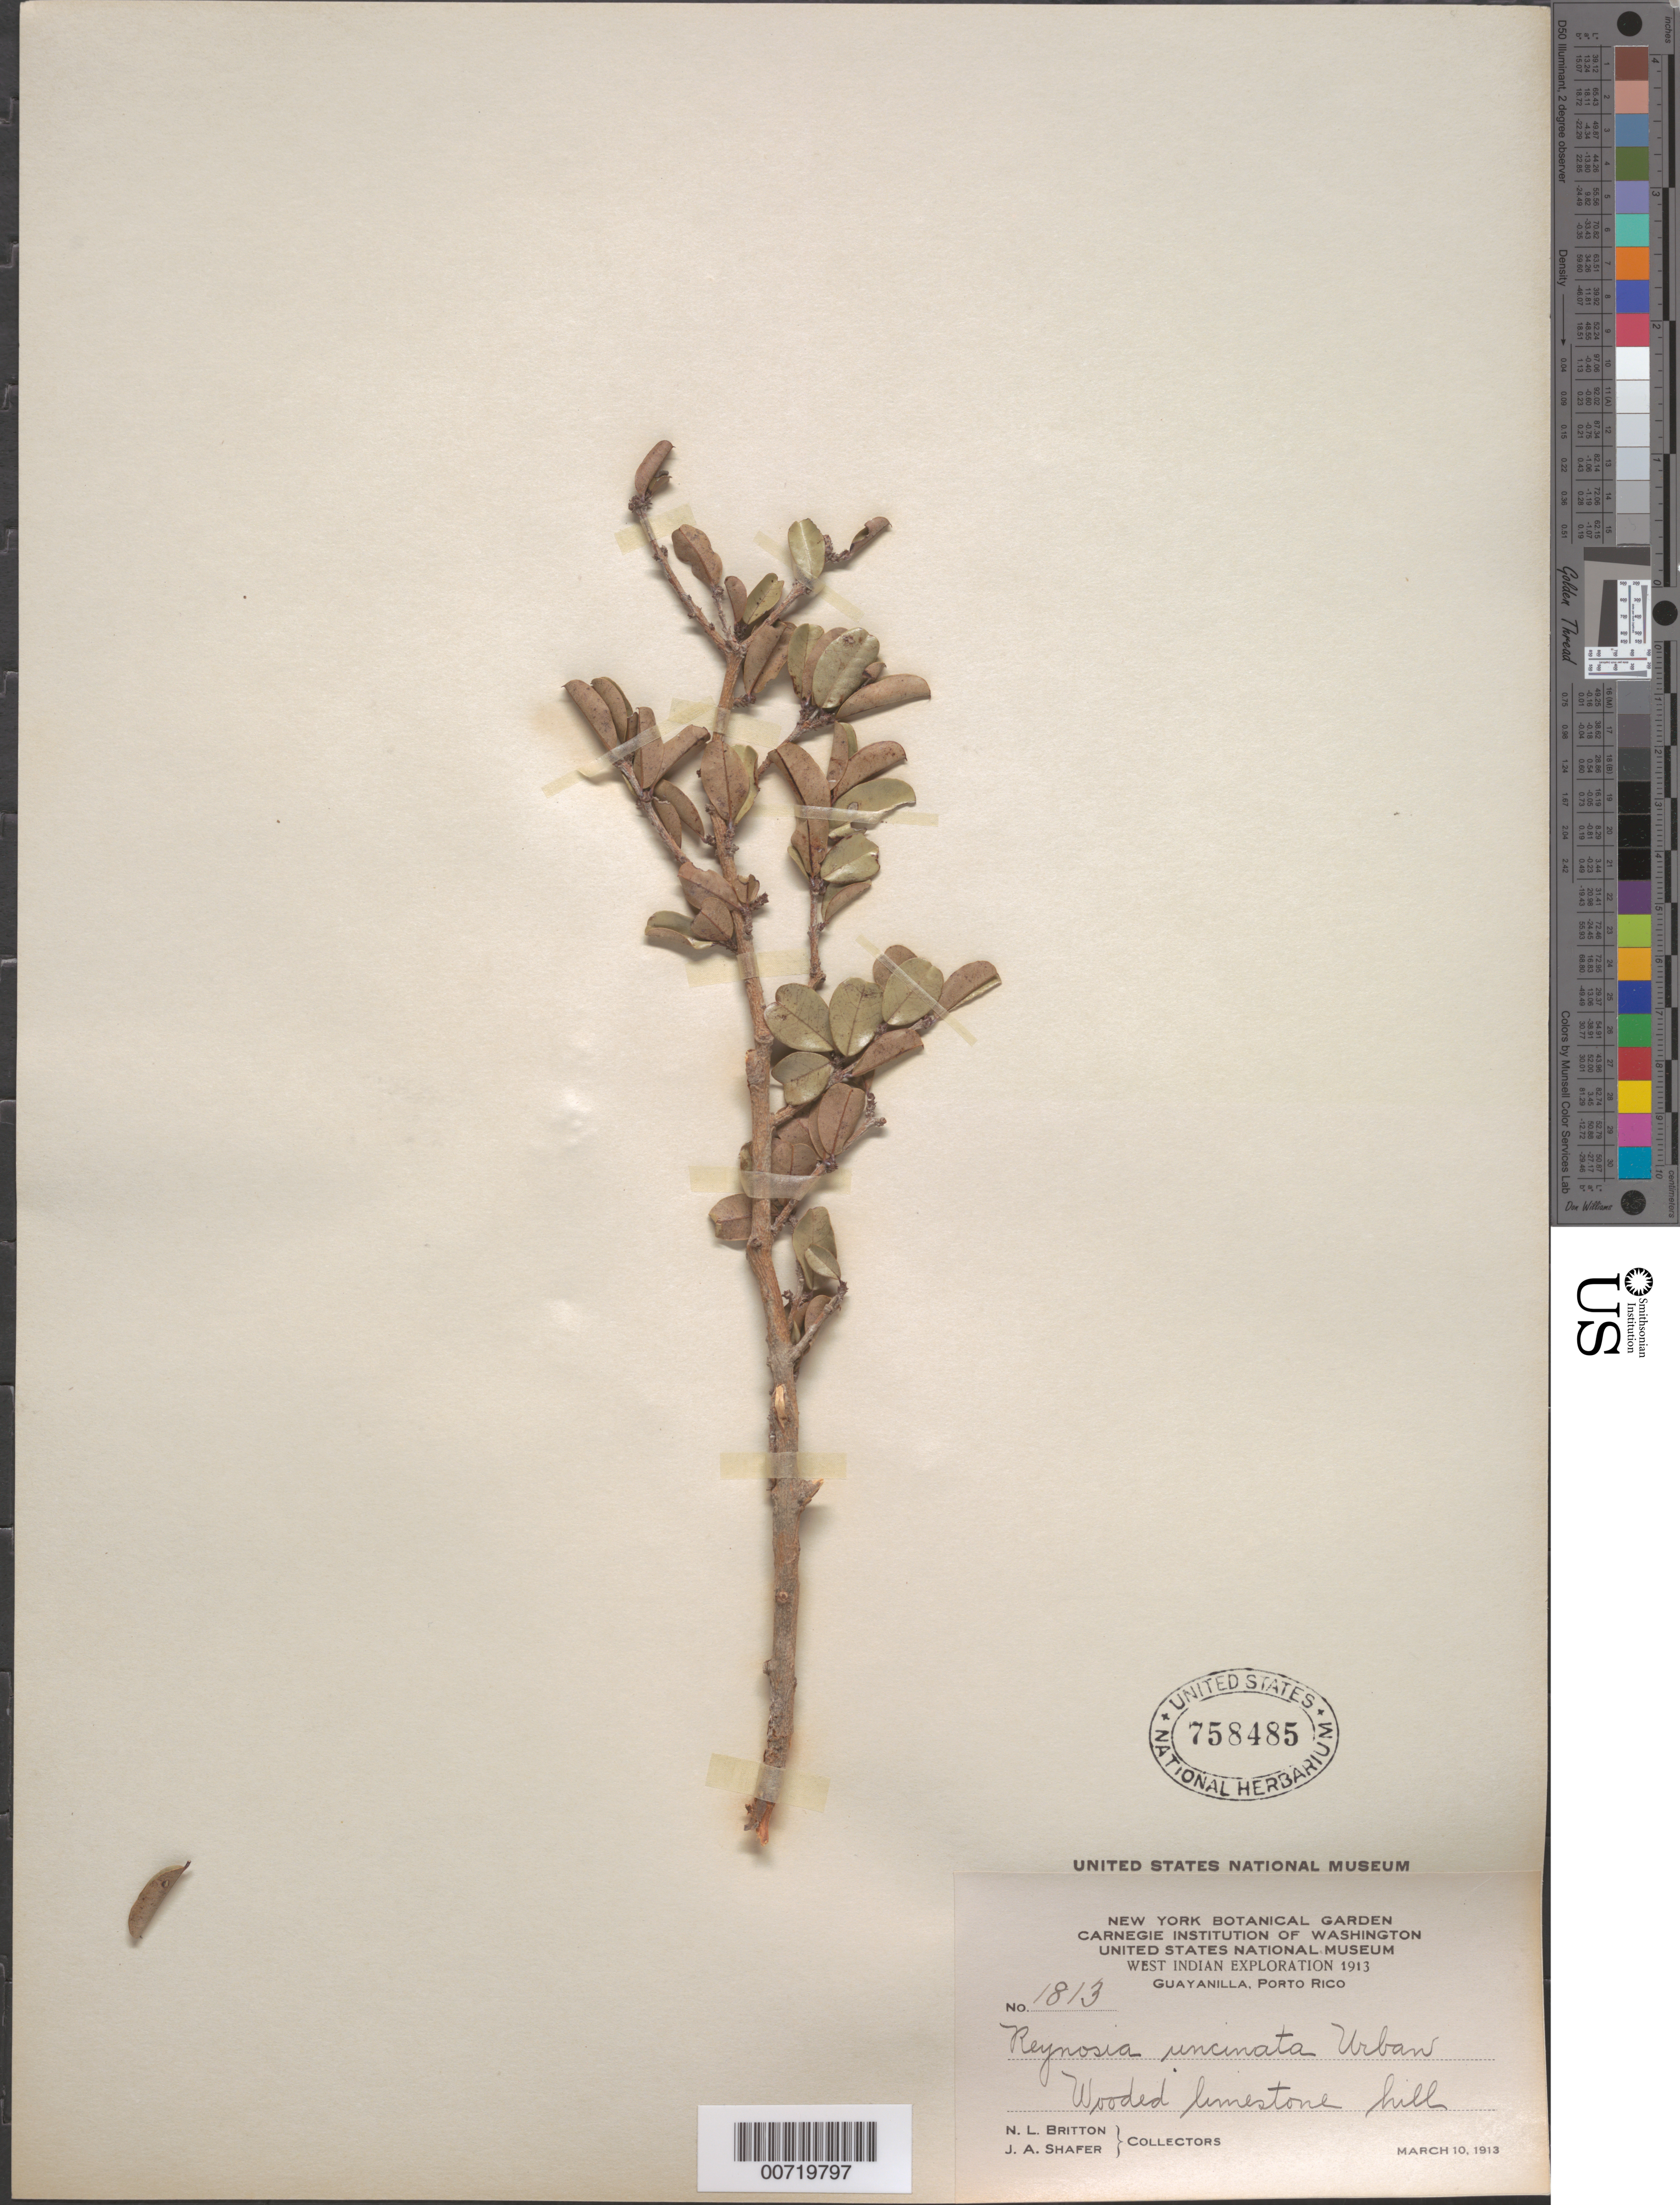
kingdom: Plantae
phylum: Tracheophyta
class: Magnoliopsida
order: Rosales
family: Rhamnaceae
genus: Reynosia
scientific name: Reynosia uncinata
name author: Urb.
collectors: N. Britton & J. A. Shafer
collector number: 1813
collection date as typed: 10 Mar 1913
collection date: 1913-03-10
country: Puerto Rico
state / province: Guayanilla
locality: Guayanilla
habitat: Wooded limestone hill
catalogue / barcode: US 758485